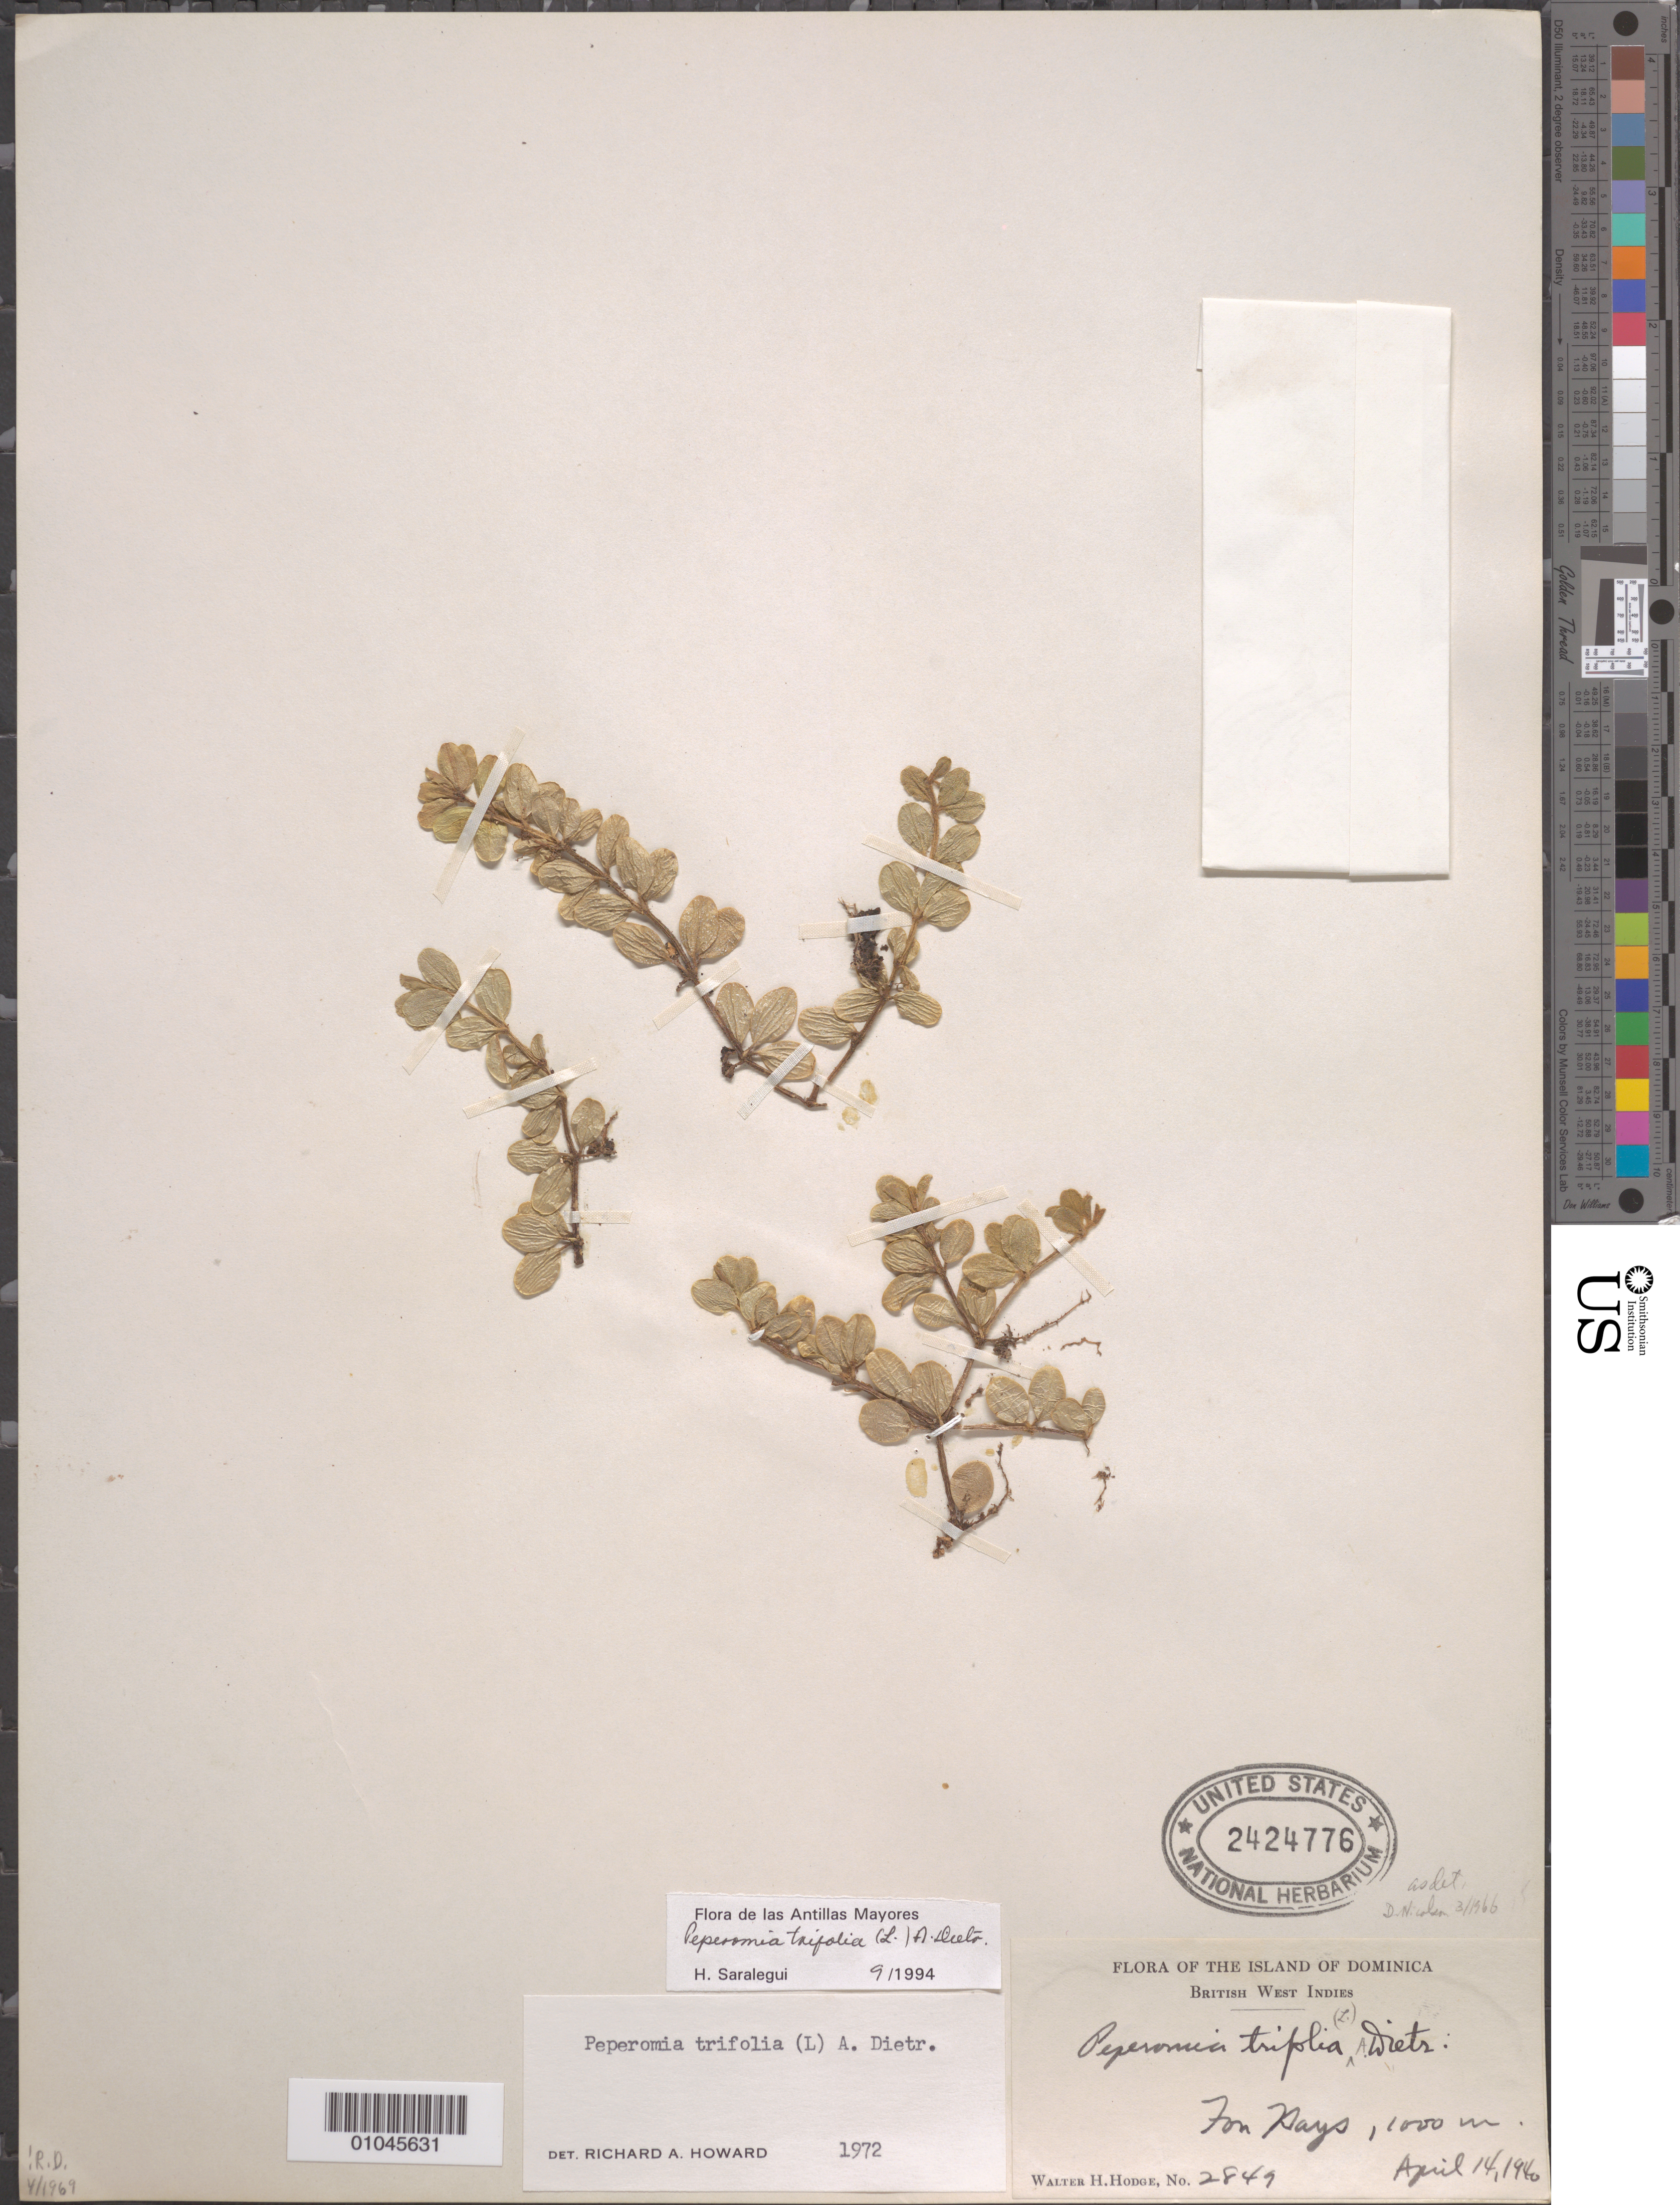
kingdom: Plantae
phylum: Tracheophyta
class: Magnoliopsida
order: Piperales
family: Piperaceae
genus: Peperomia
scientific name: Peperomia trifolia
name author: (L.) A. Dietr.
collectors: W. Hodge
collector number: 2849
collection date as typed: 14 Apr 1946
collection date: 1946-04-14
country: Dominica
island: Dominica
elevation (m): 1000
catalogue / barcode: US 2424776